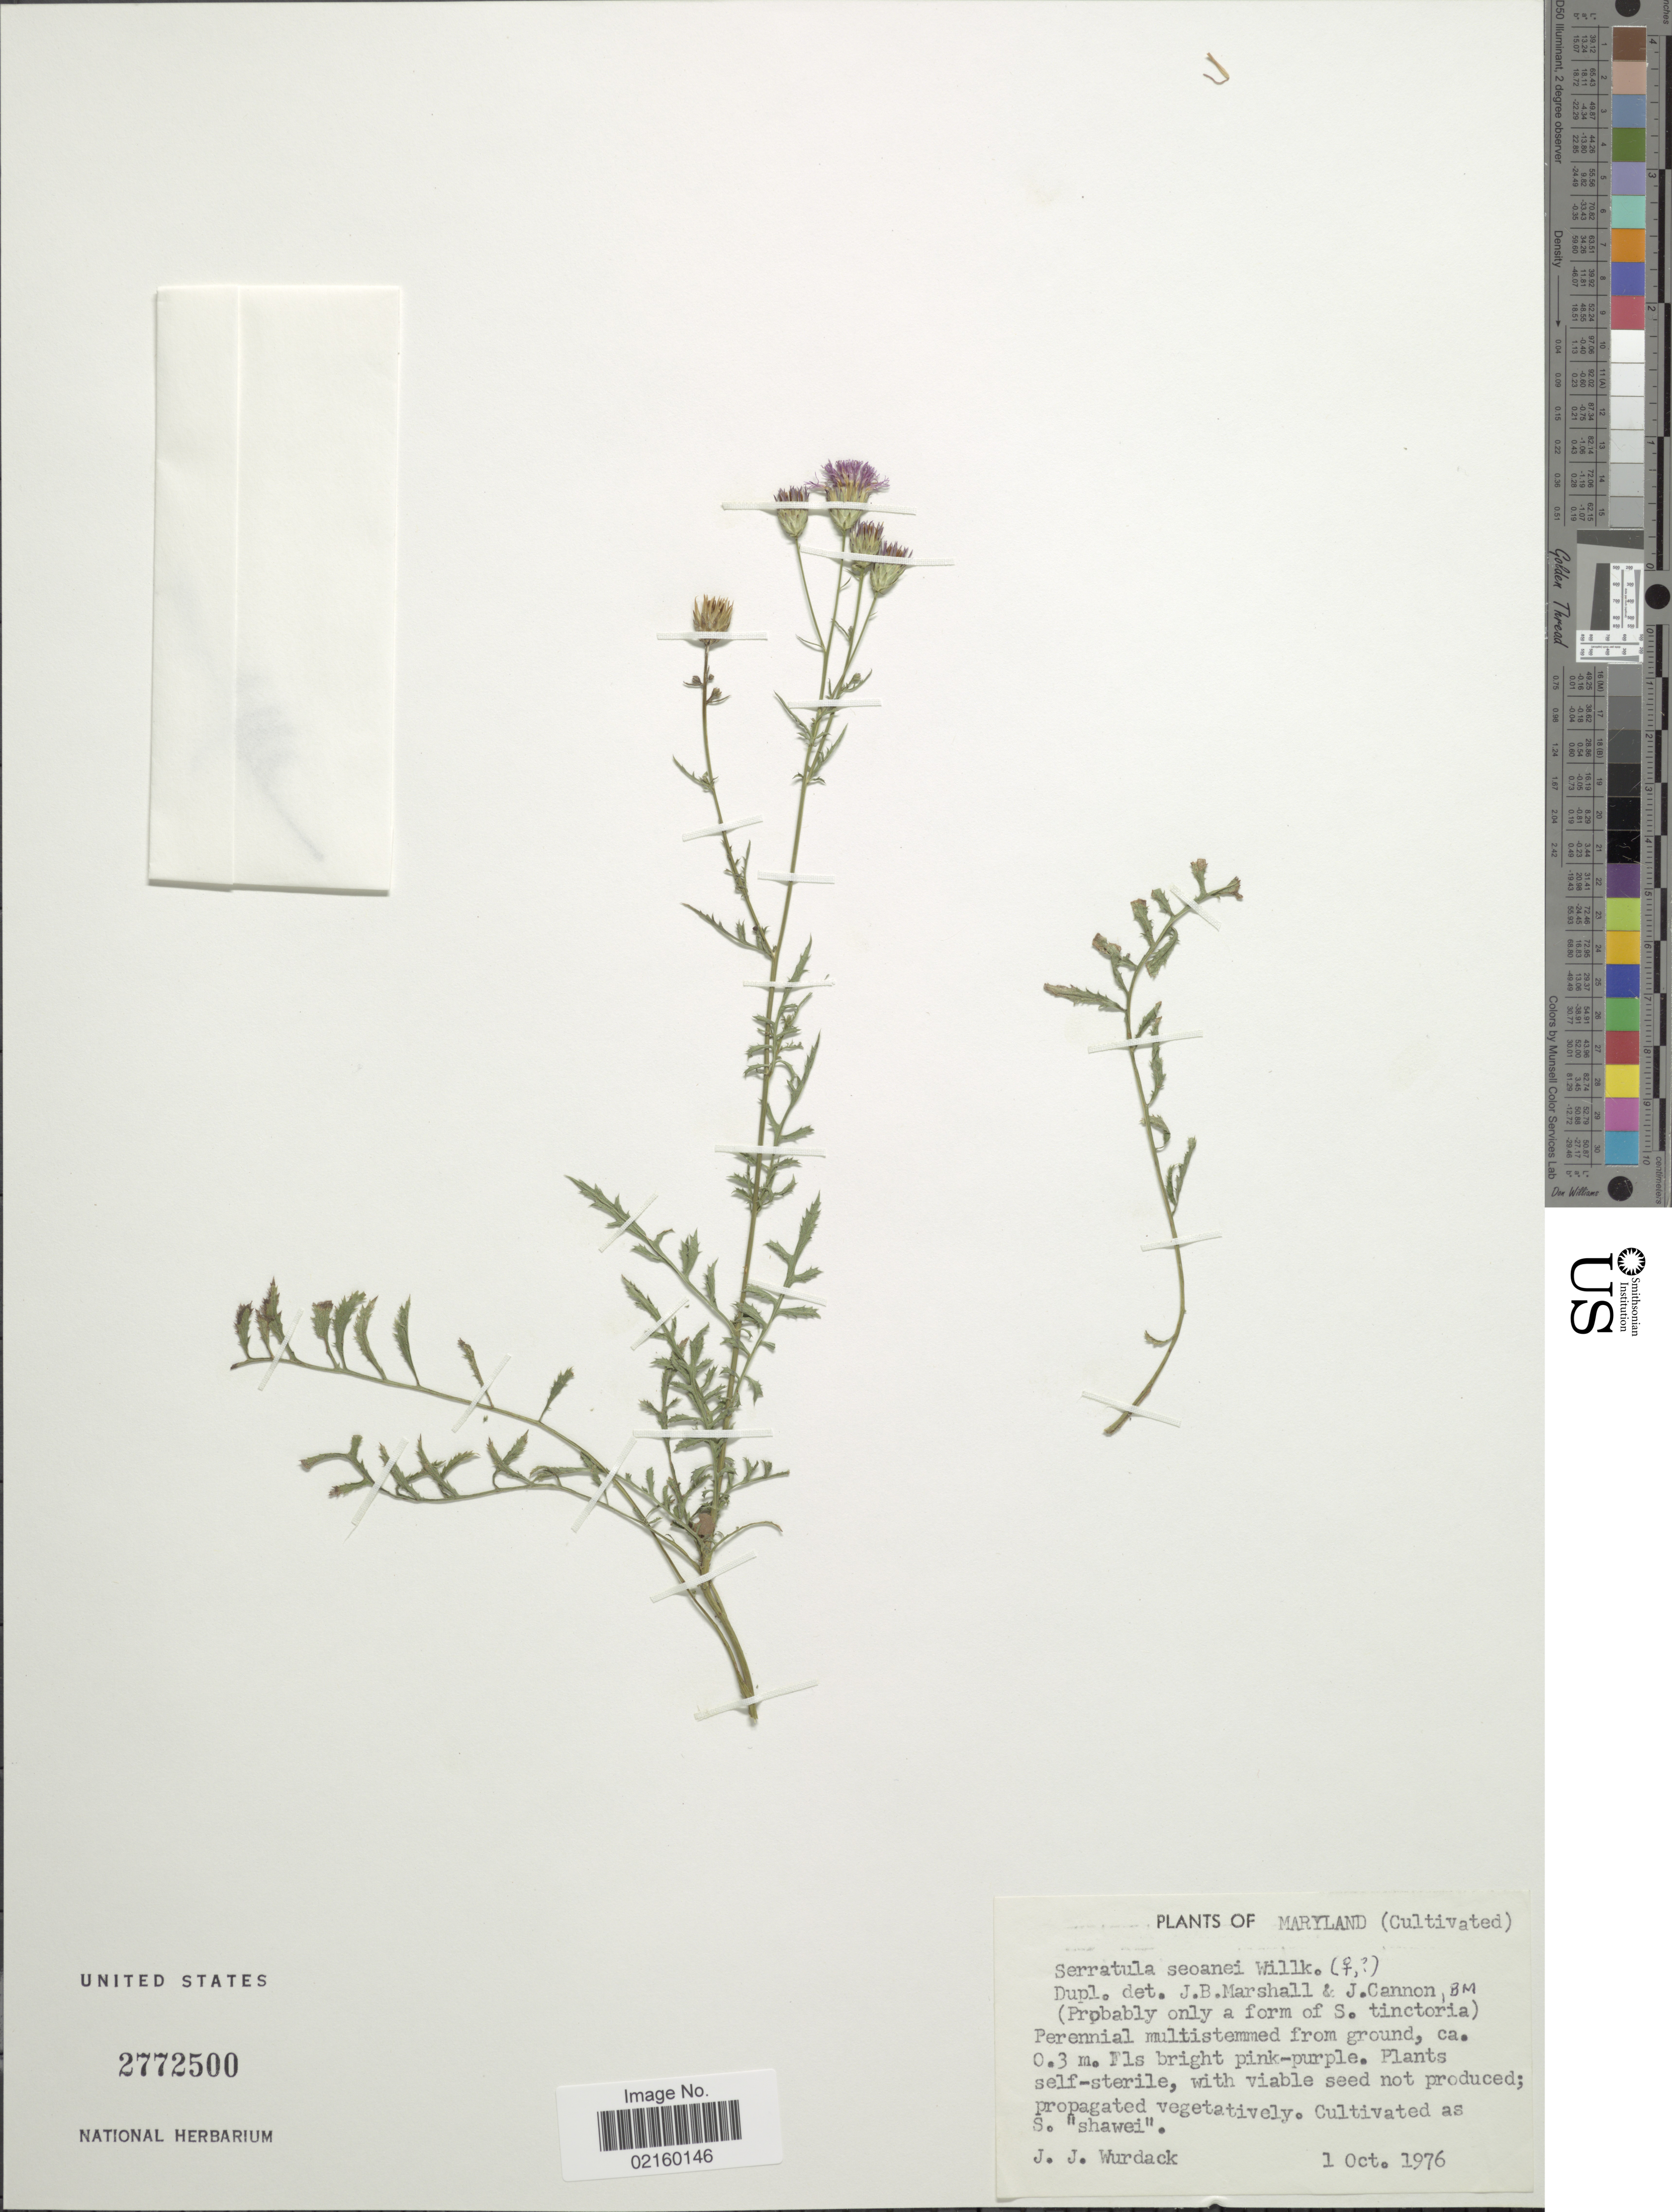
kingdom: Plantae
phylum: Tracheophyta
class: Magnoliopsida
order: Asterales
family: Asteraceae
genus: Serratula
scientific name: Serratula tinctoria subsp. seoanei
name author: (Willk.) M. Laínz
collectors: J. J. Wurdack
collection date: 1976-10-01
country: United States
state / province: Maryland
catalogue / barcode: US 2772500